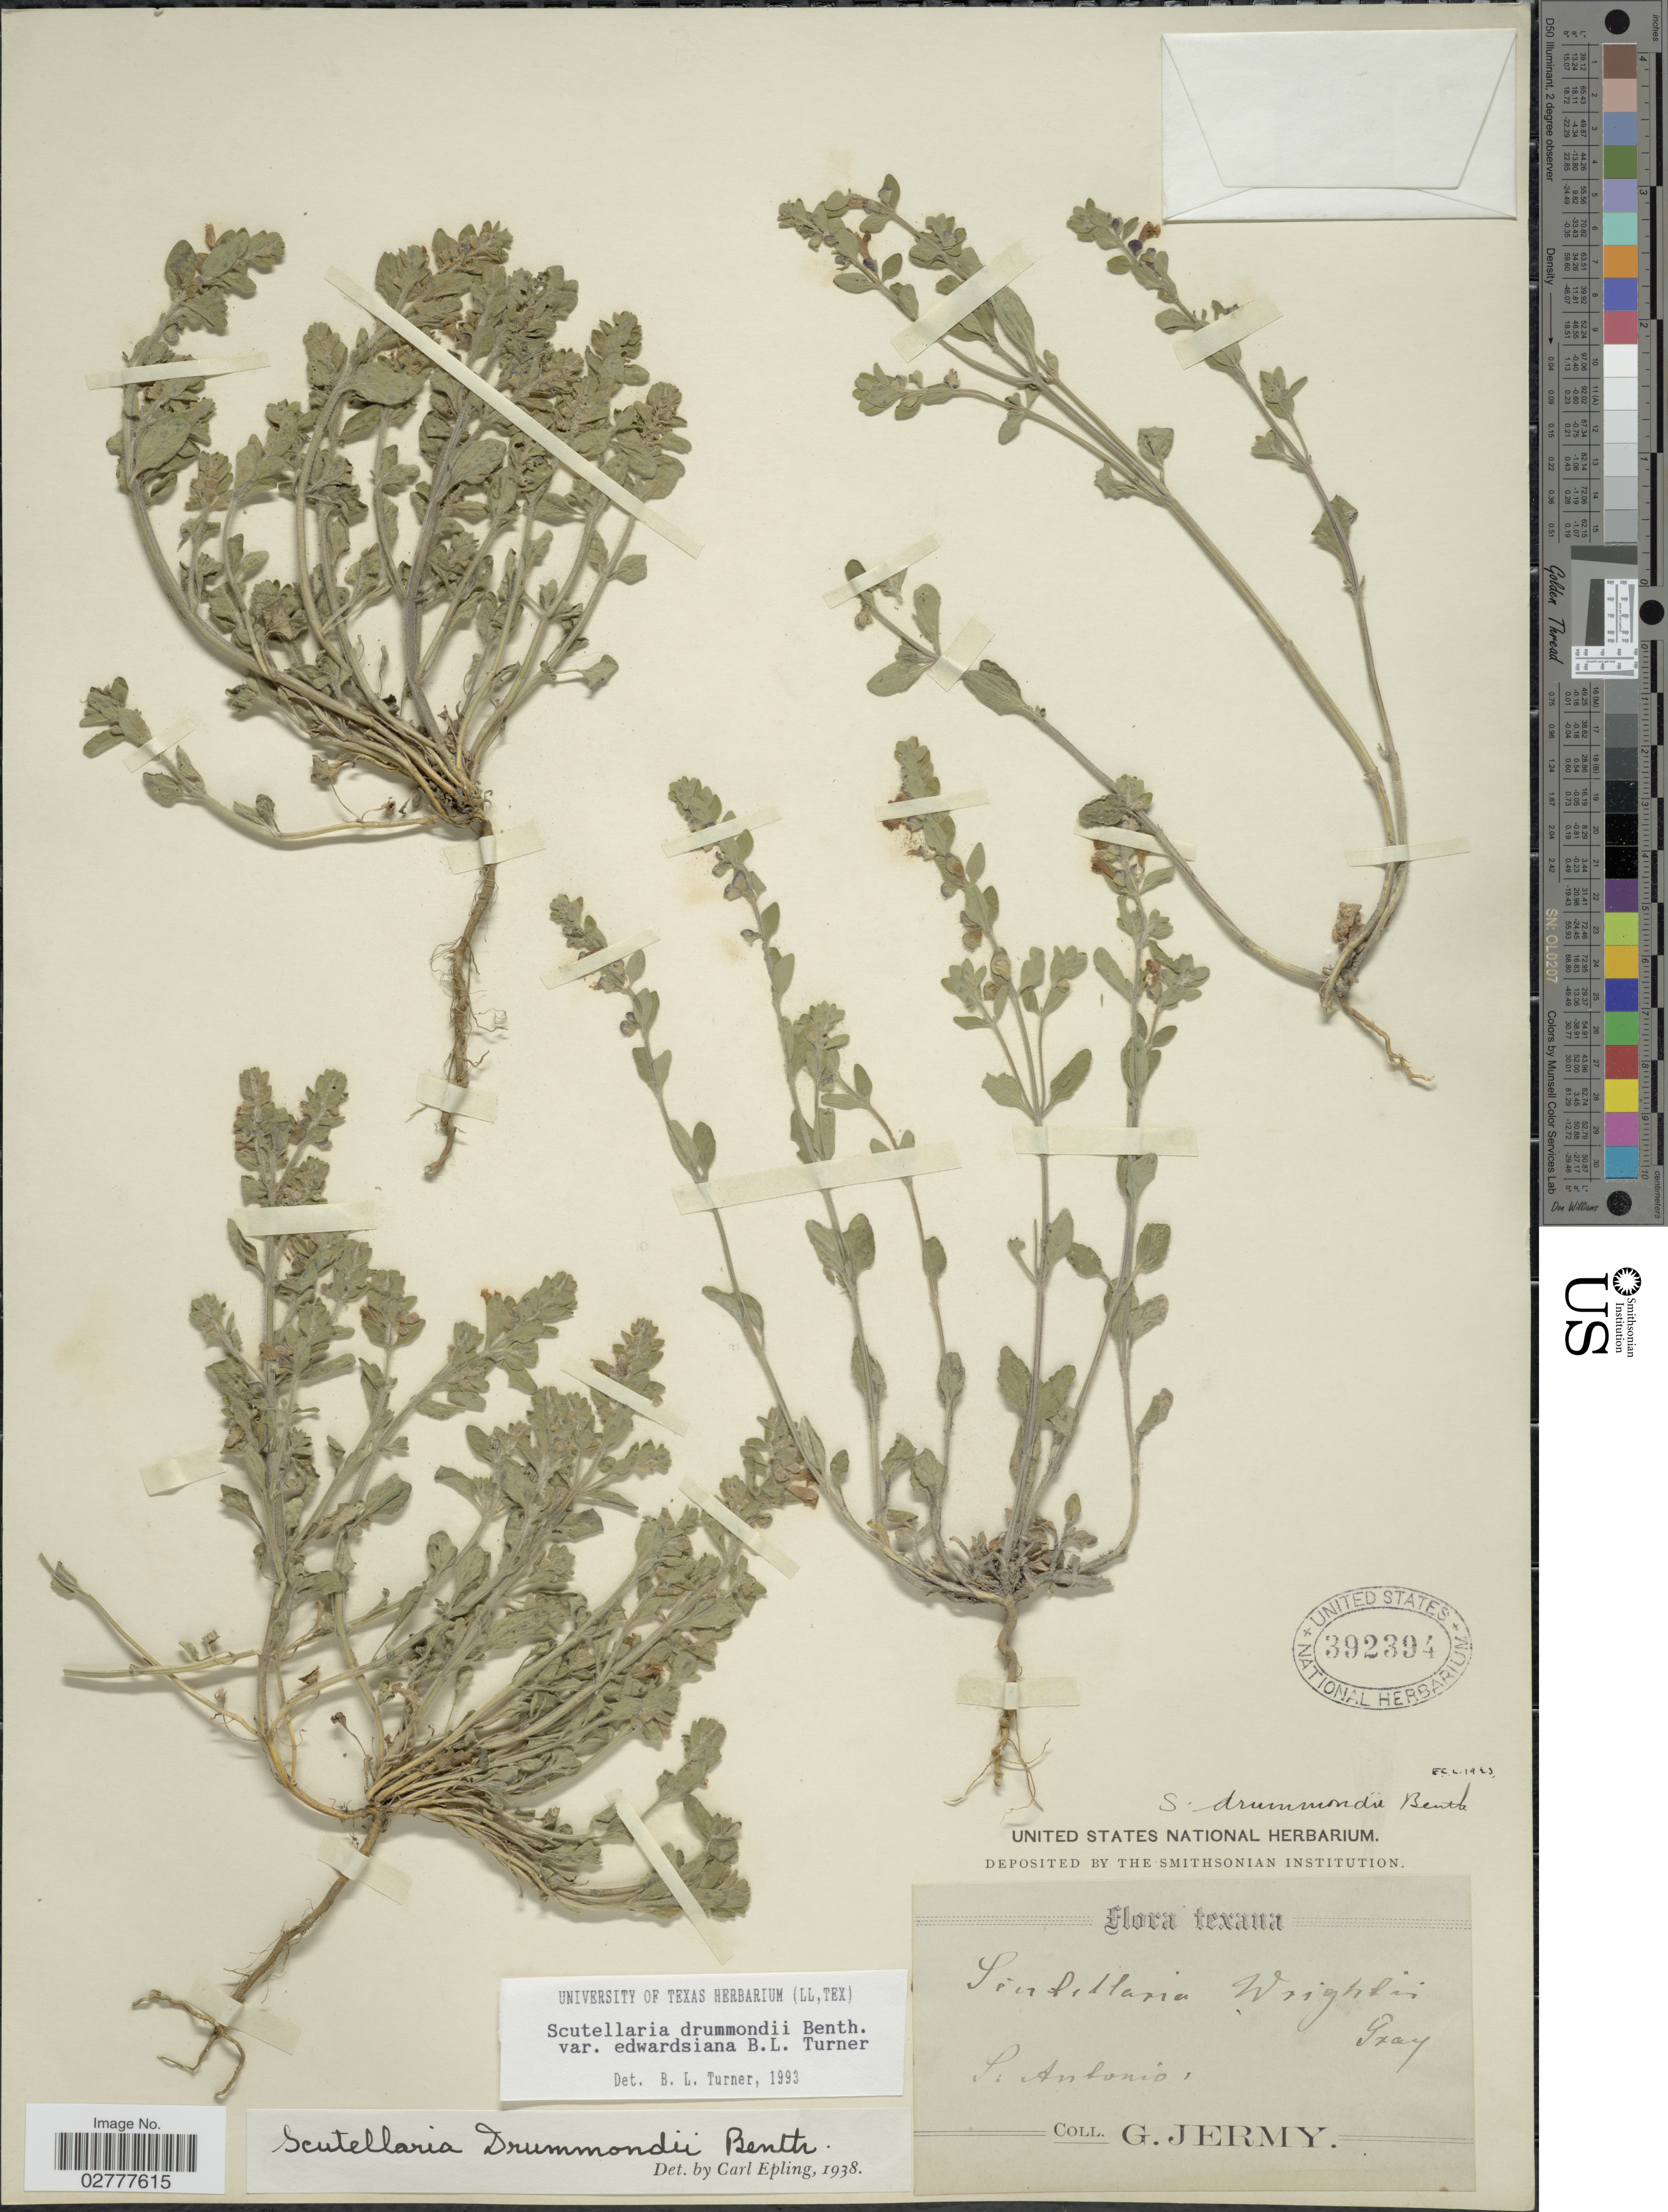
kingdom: Plantae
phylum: Tracheophyta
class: Magnoliopsida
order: Lamiales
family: Lamiaceae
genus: Scutellaria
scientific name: Scutellaria drummondii var. edwardsiana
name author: Benth.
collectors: G. Jermy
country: United States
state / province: Texas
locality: S. Antonio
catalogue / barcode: US 392394